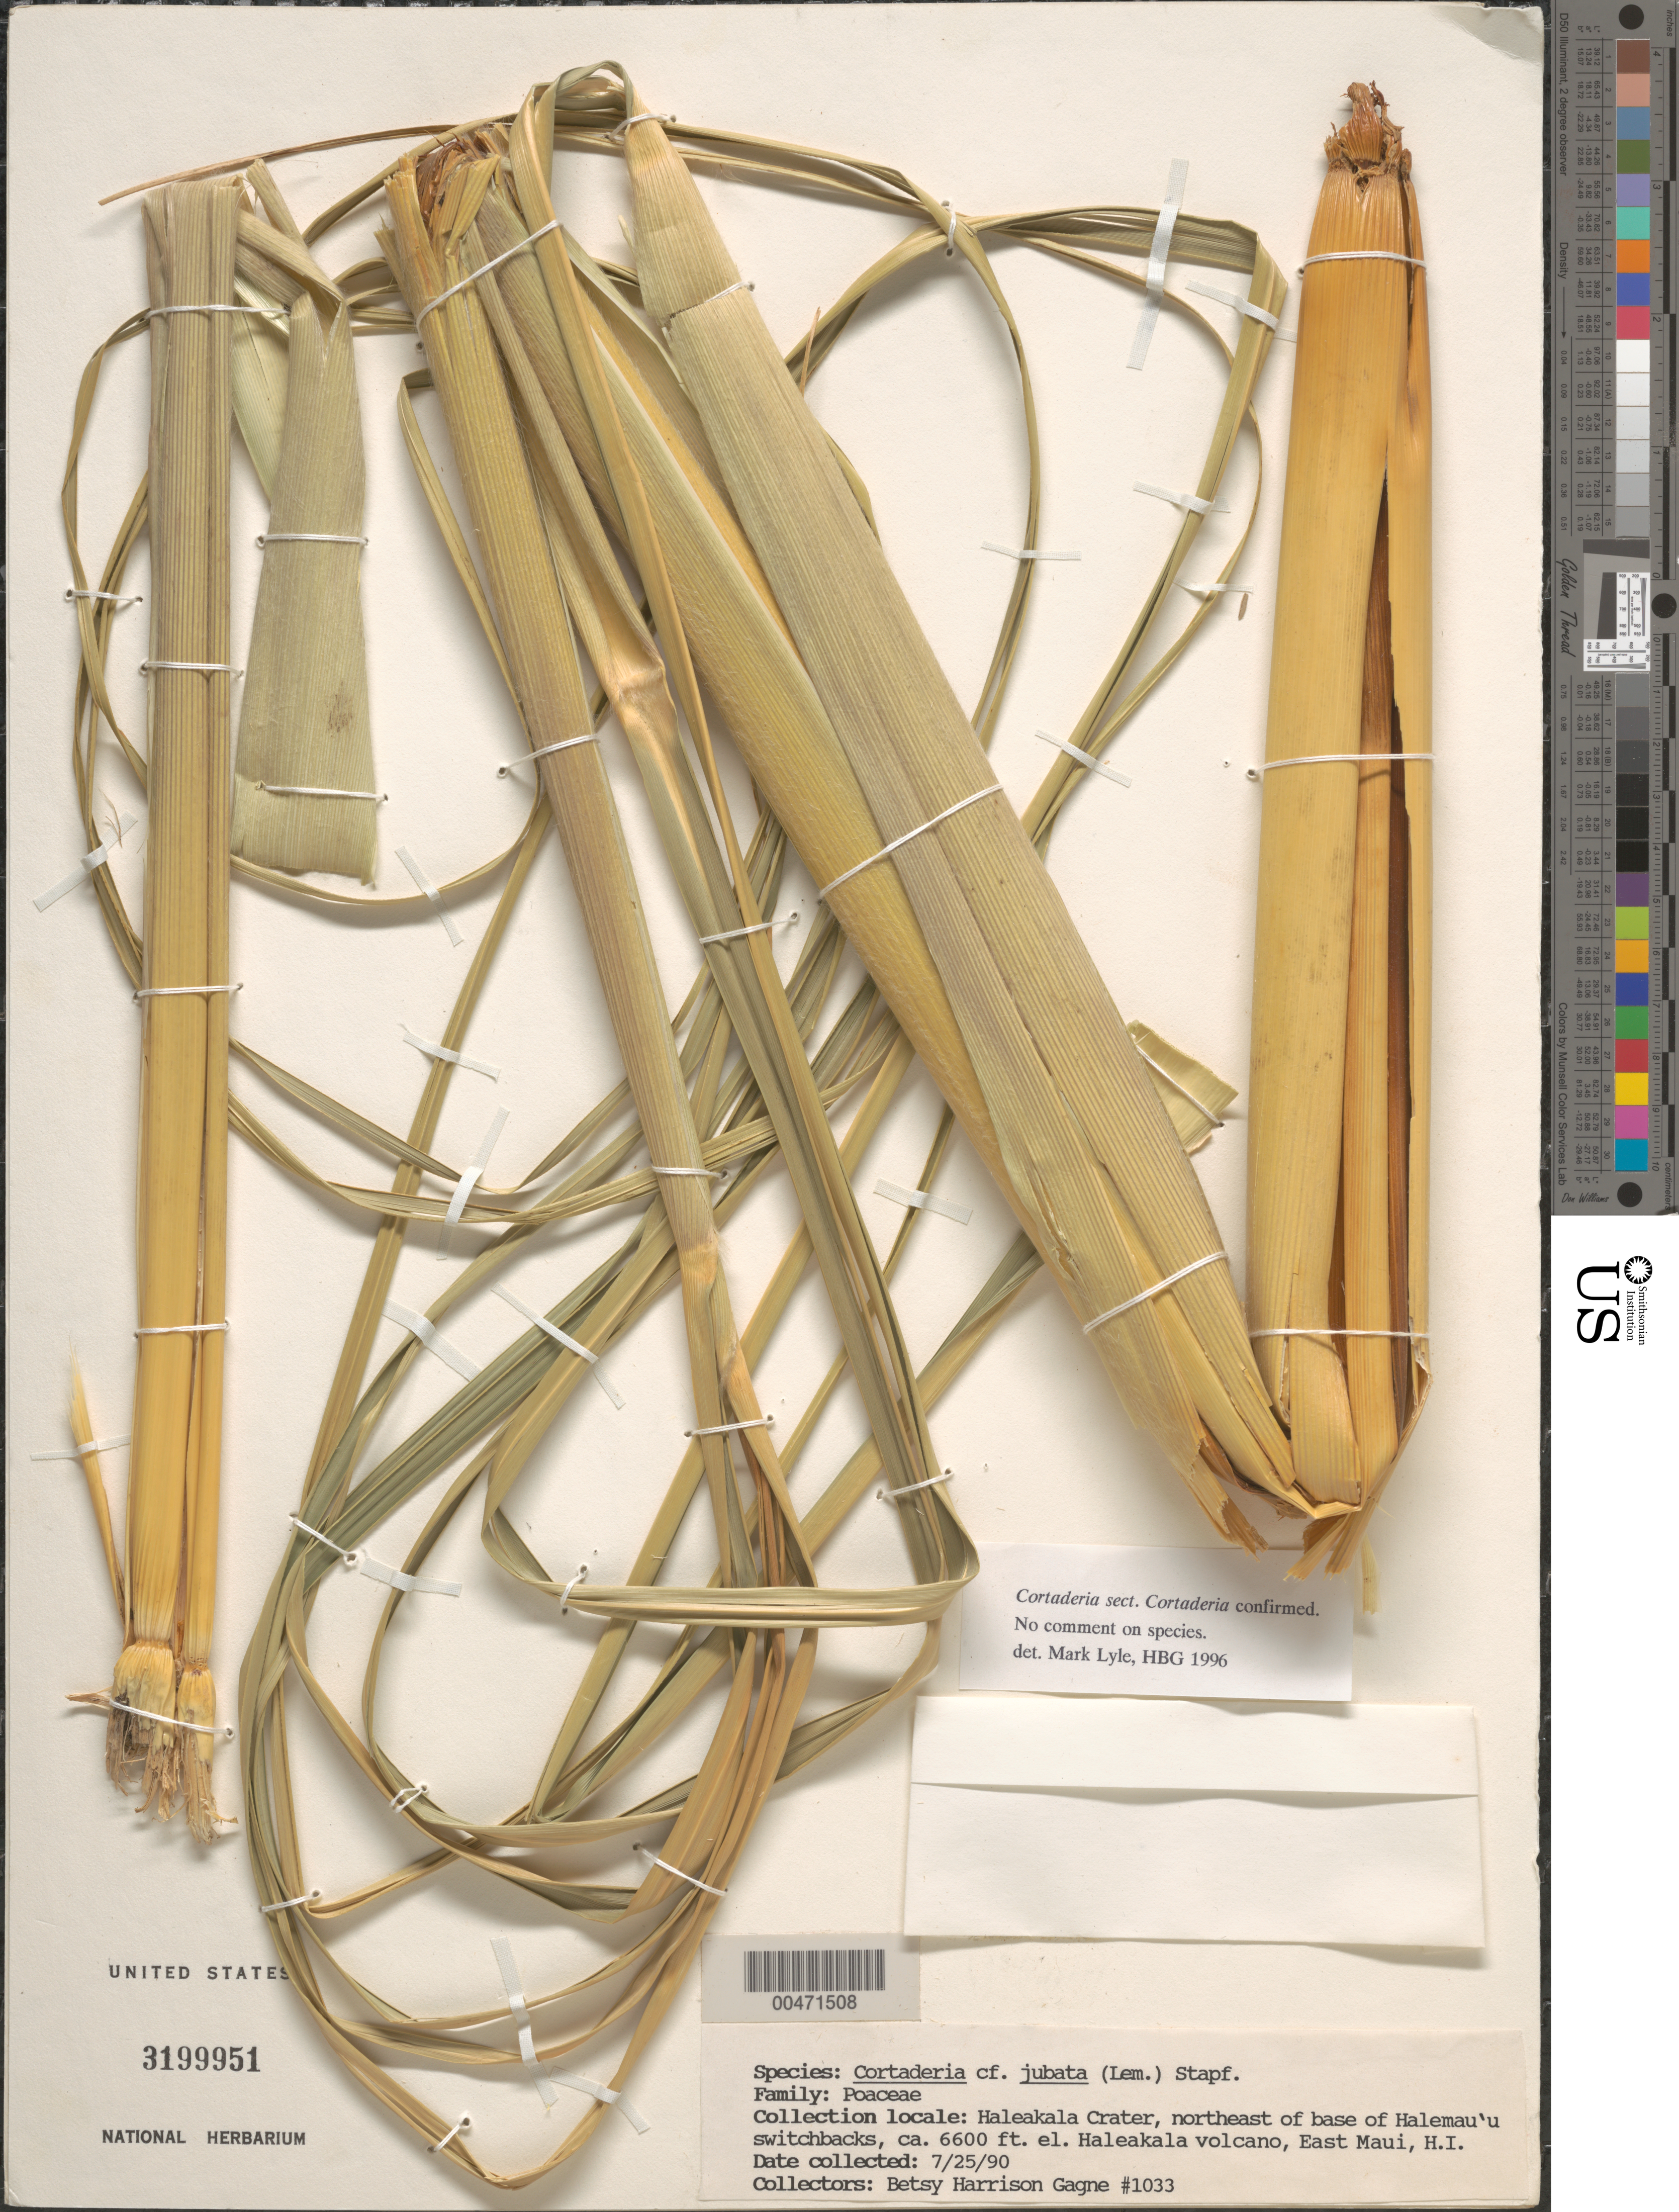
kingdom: Plantae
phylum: Tracheophyta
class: Liliopsida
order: Poales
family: Poaceae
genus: Cortaderia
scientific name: Cortaderia jubata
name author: (Lemoine) Stapf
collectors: B. H. Gagné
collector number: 1033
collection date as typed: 25 Jul 1990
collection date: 1990-07-25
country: United States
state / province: Hawaii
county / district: Maui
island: Maui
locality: Haleakala Crater, NE of base of Halemau'u switchbacks, Haleakala Volcano, E Maui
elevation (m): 2012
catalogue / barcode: US 3199951